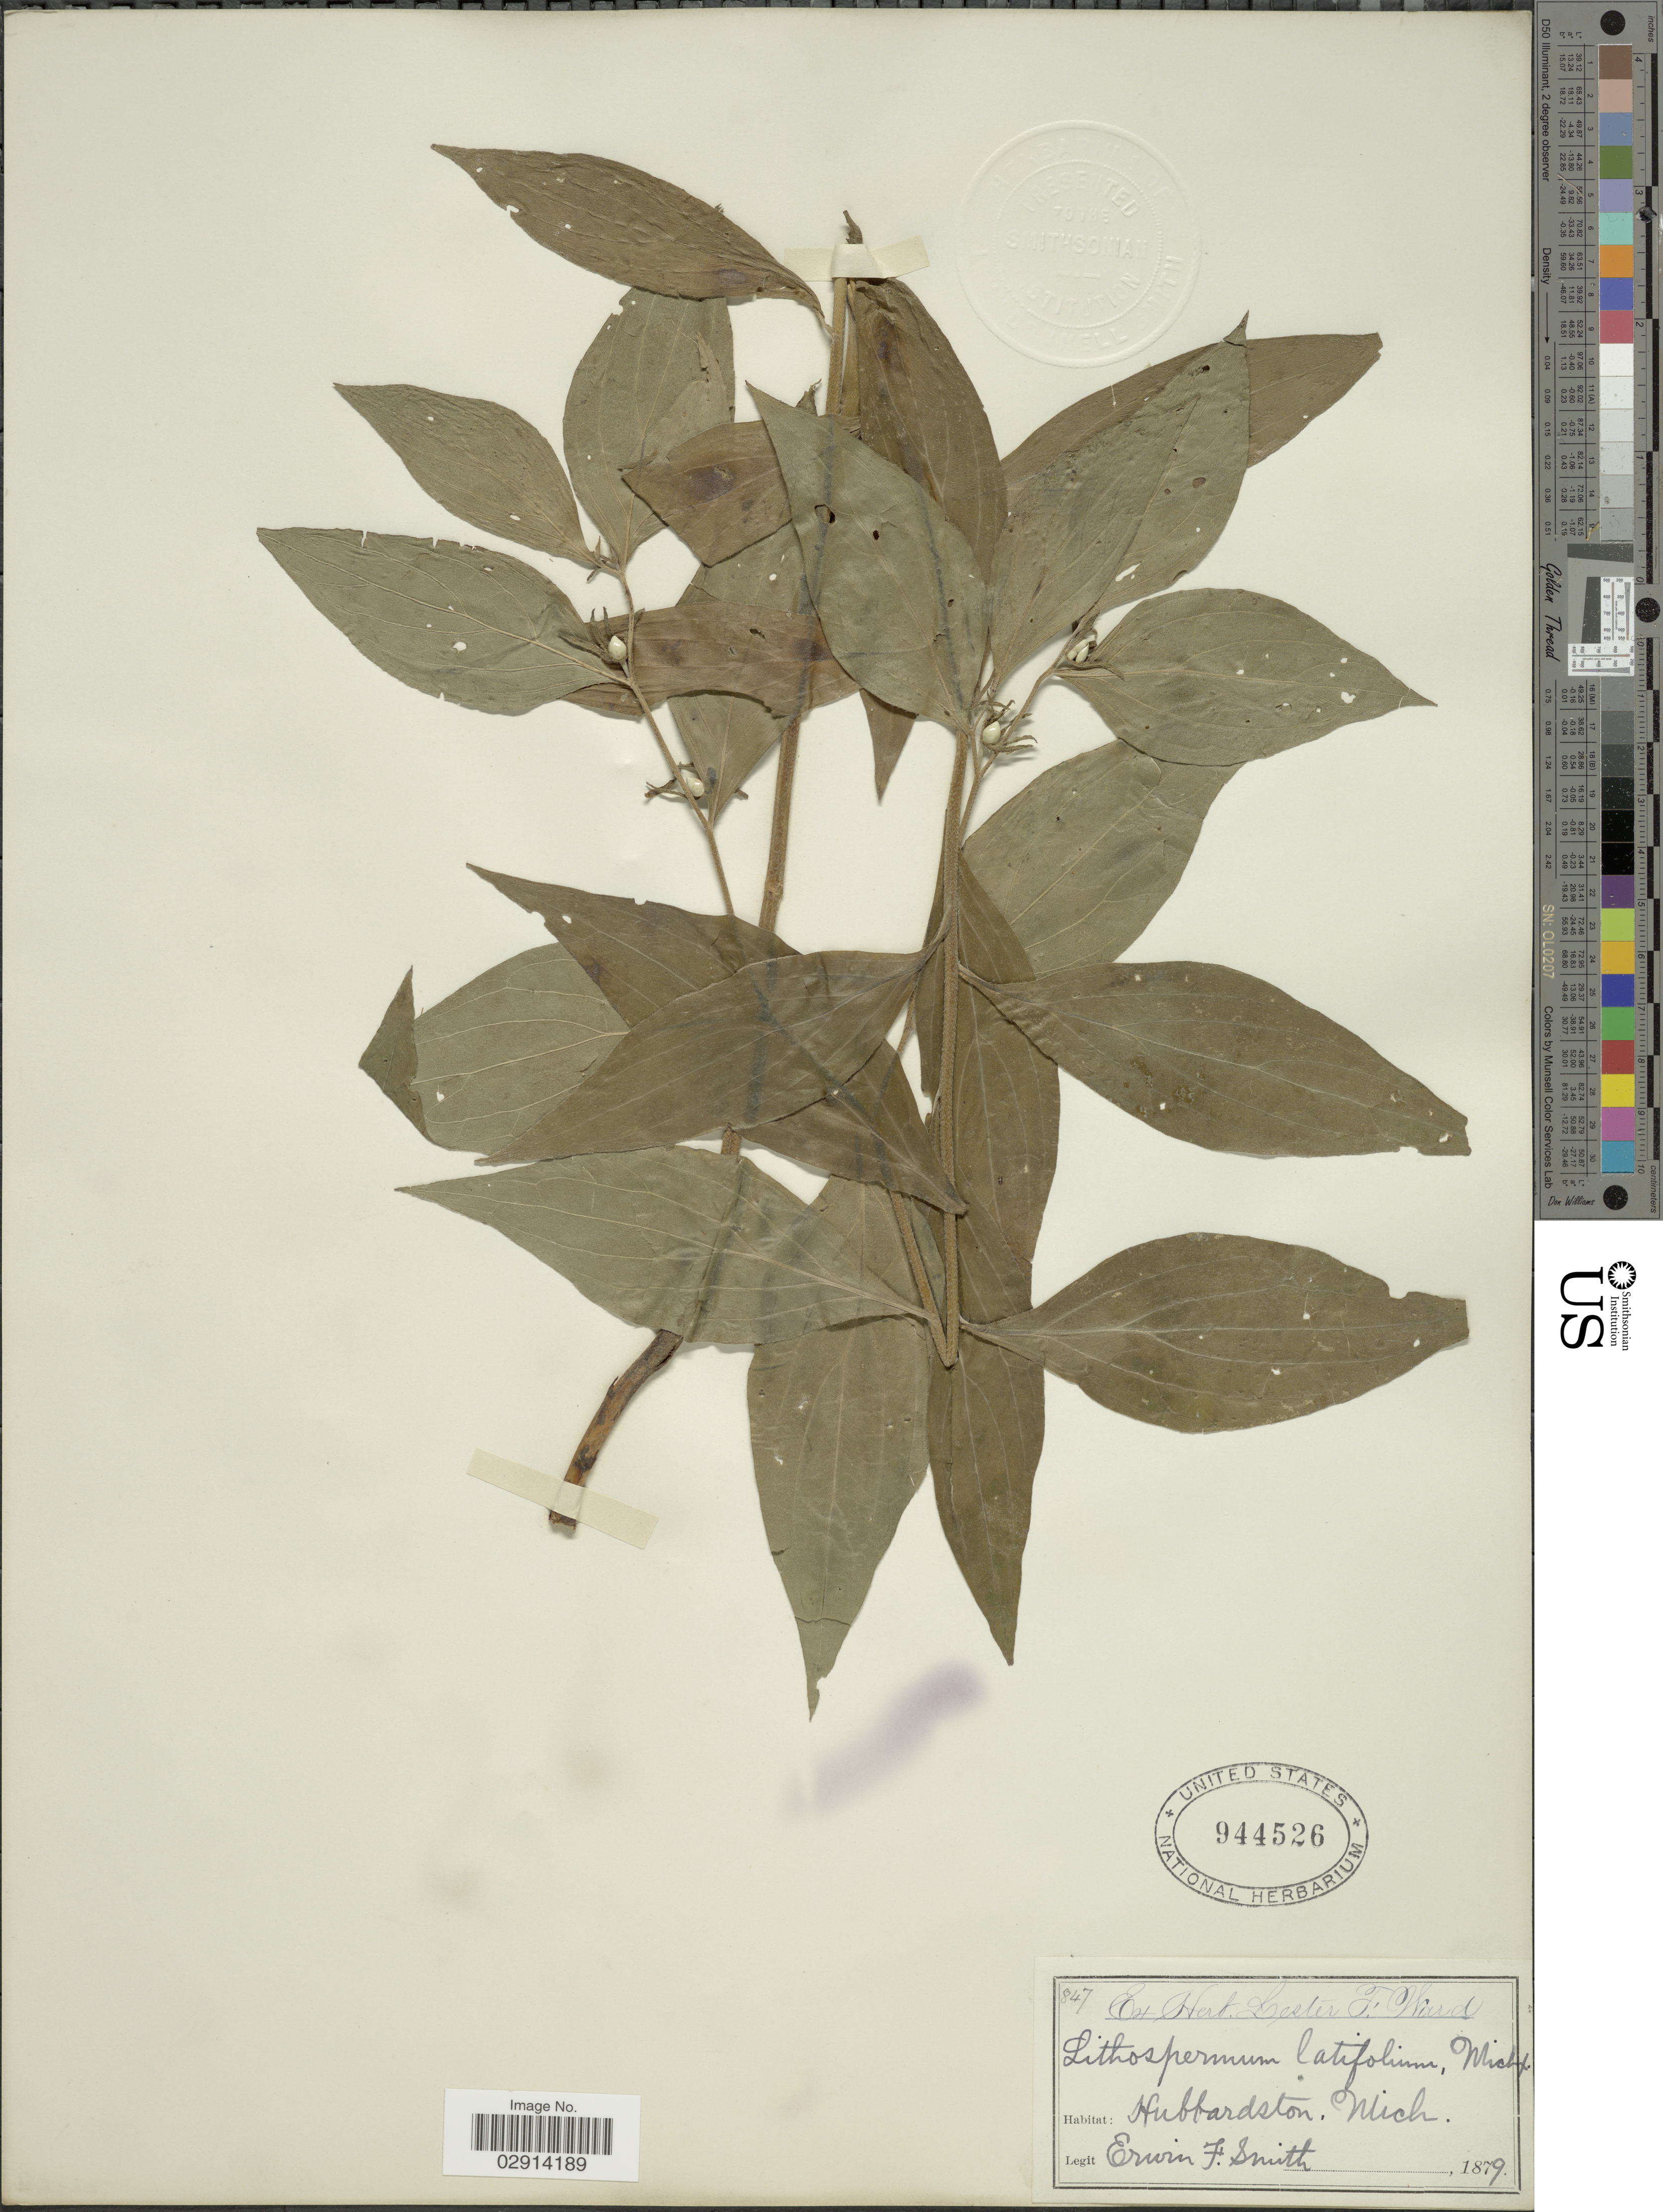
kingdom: Plantae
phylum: Tracheophyta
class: Magnoliopsida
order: Boraginales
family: Boraginaceae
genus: Lithospermum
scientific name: Lithospermum latifolium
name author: Michx.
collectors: E. F. Smith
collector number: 847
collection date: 1879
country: United States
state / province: Michigan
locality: Hubbardston, Mich.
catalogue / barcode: US 944526